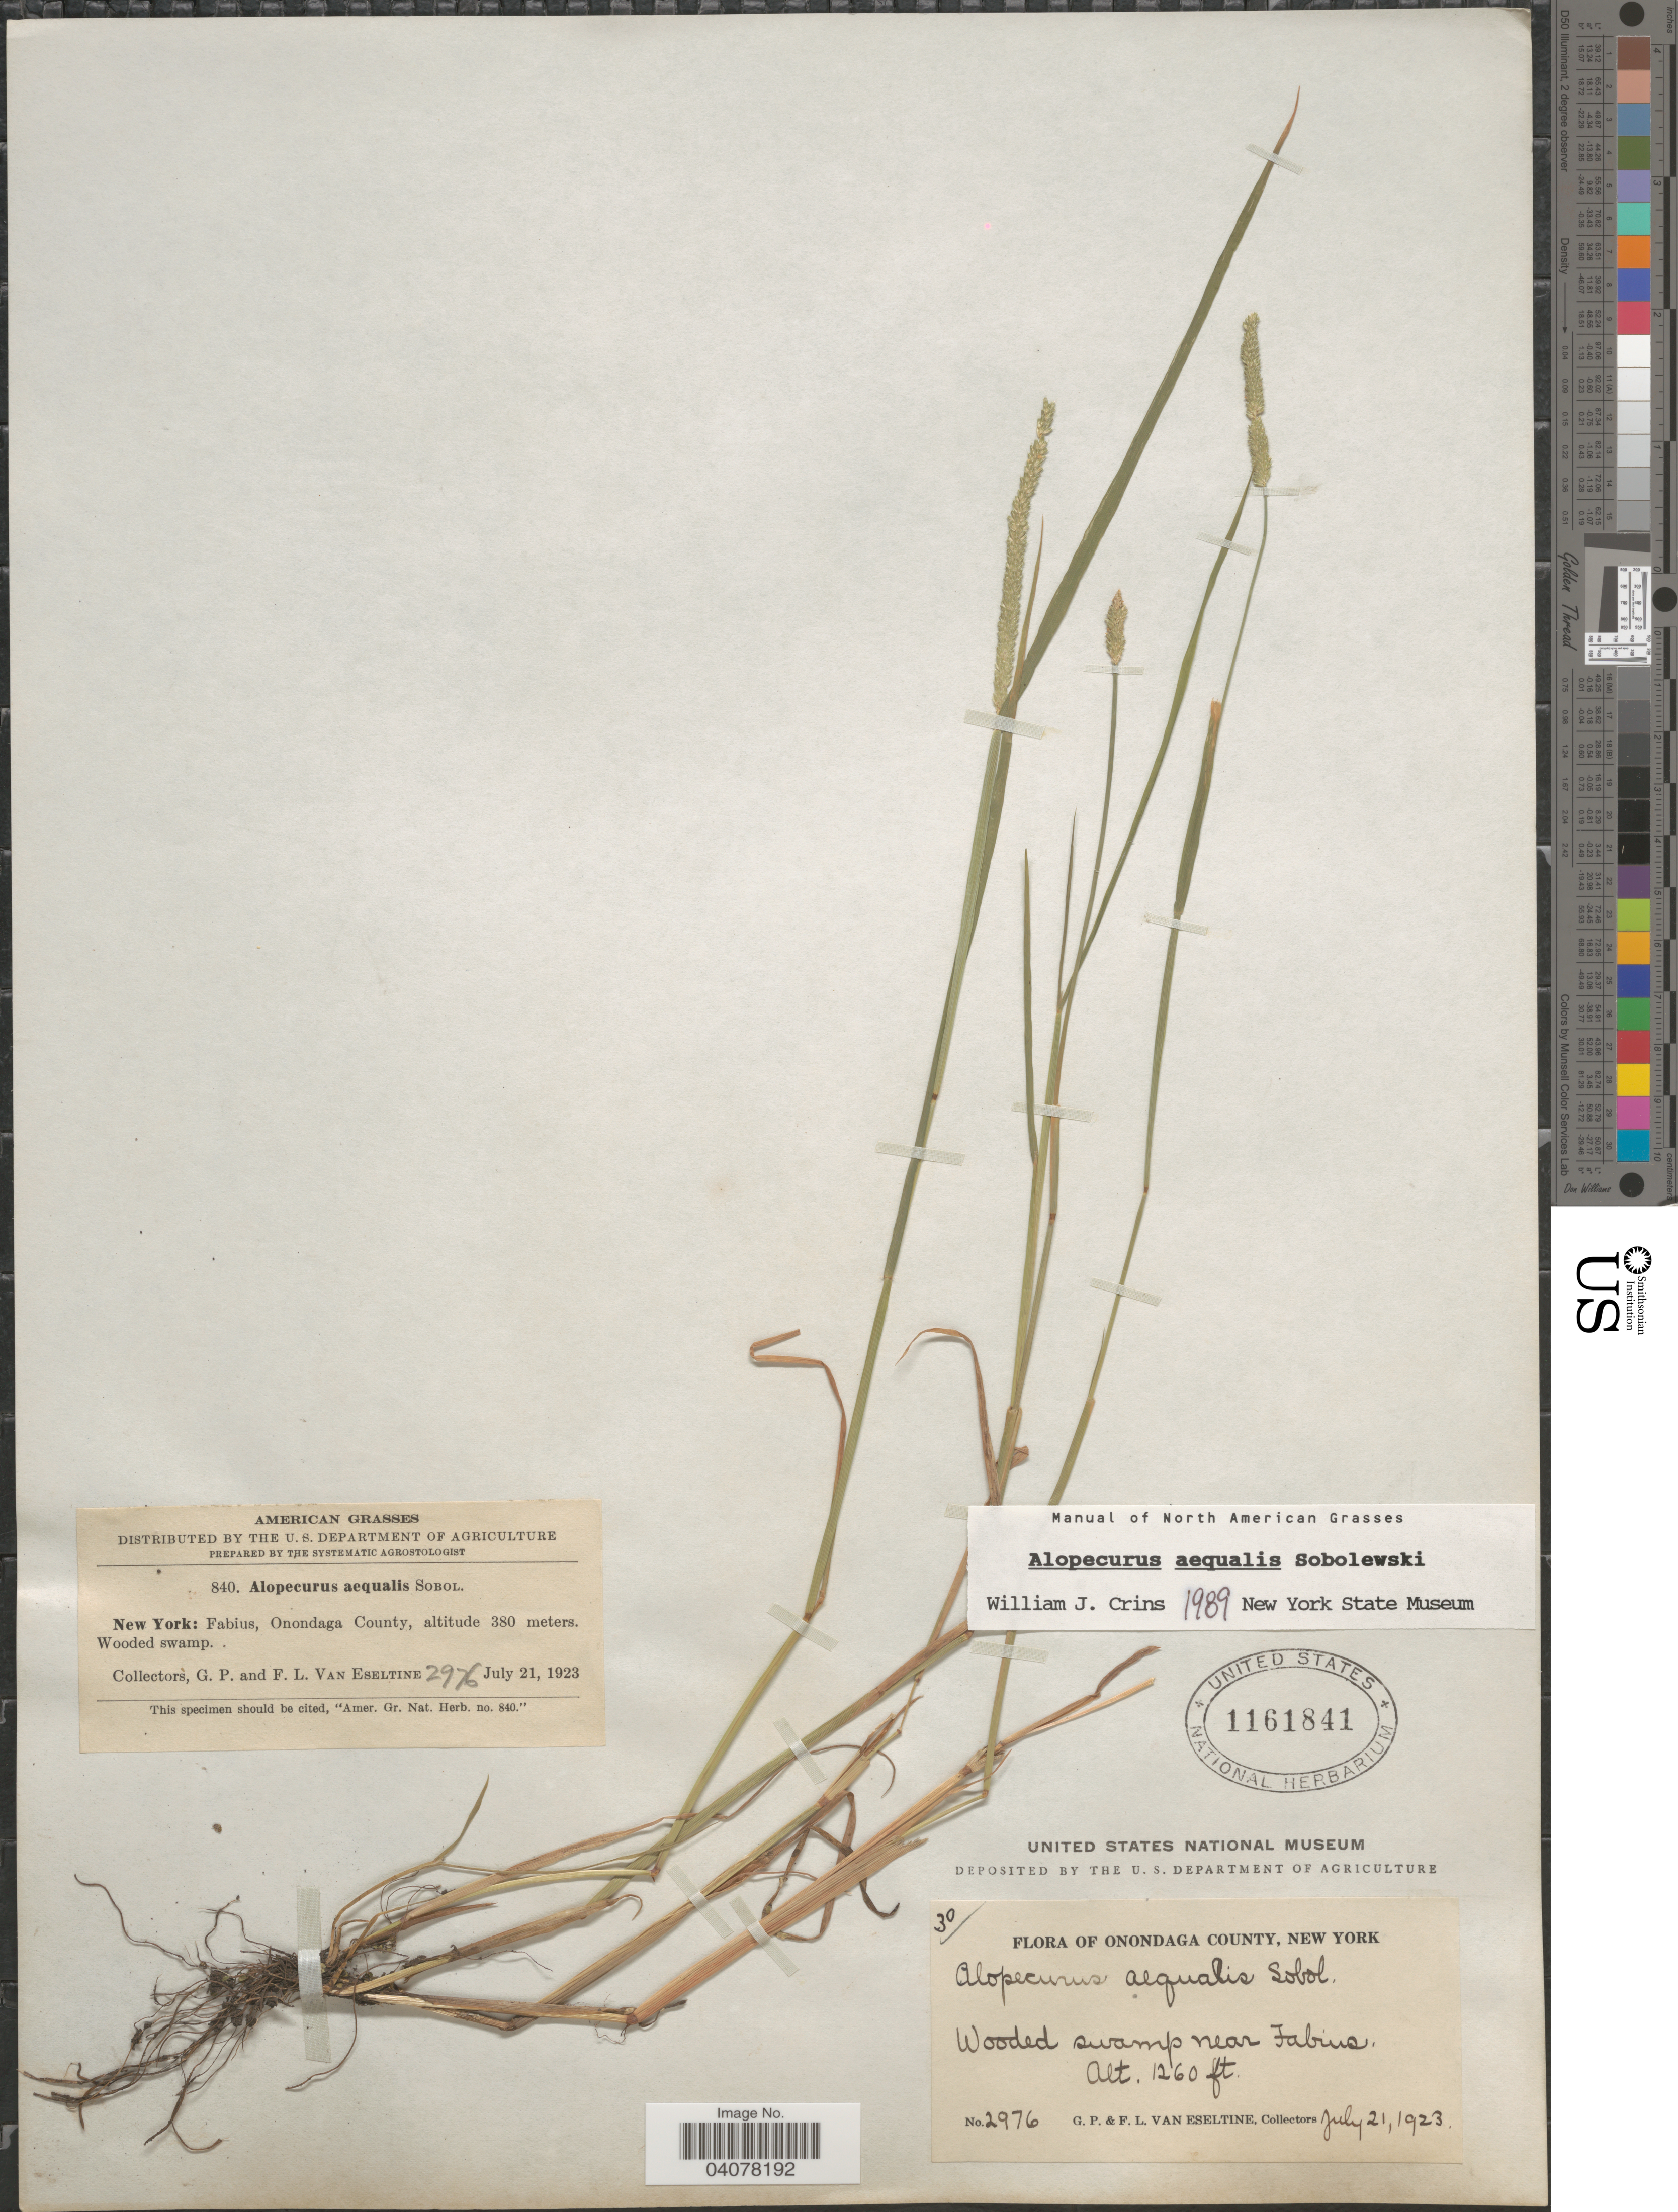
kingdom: Plantae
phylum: Tracheophyta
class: Liliopsida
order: Poales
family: Poaceae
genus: Alopecurus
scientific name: Alopecurus aequalis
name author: Sobol.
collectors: G. P. Van Eseltine & F. Van eseltine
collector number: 2976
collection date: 1923-07-21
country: United States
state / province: New York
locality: Fabius, Onondaga County. Wooded swamp.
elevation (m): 380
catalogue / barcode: US 1161841